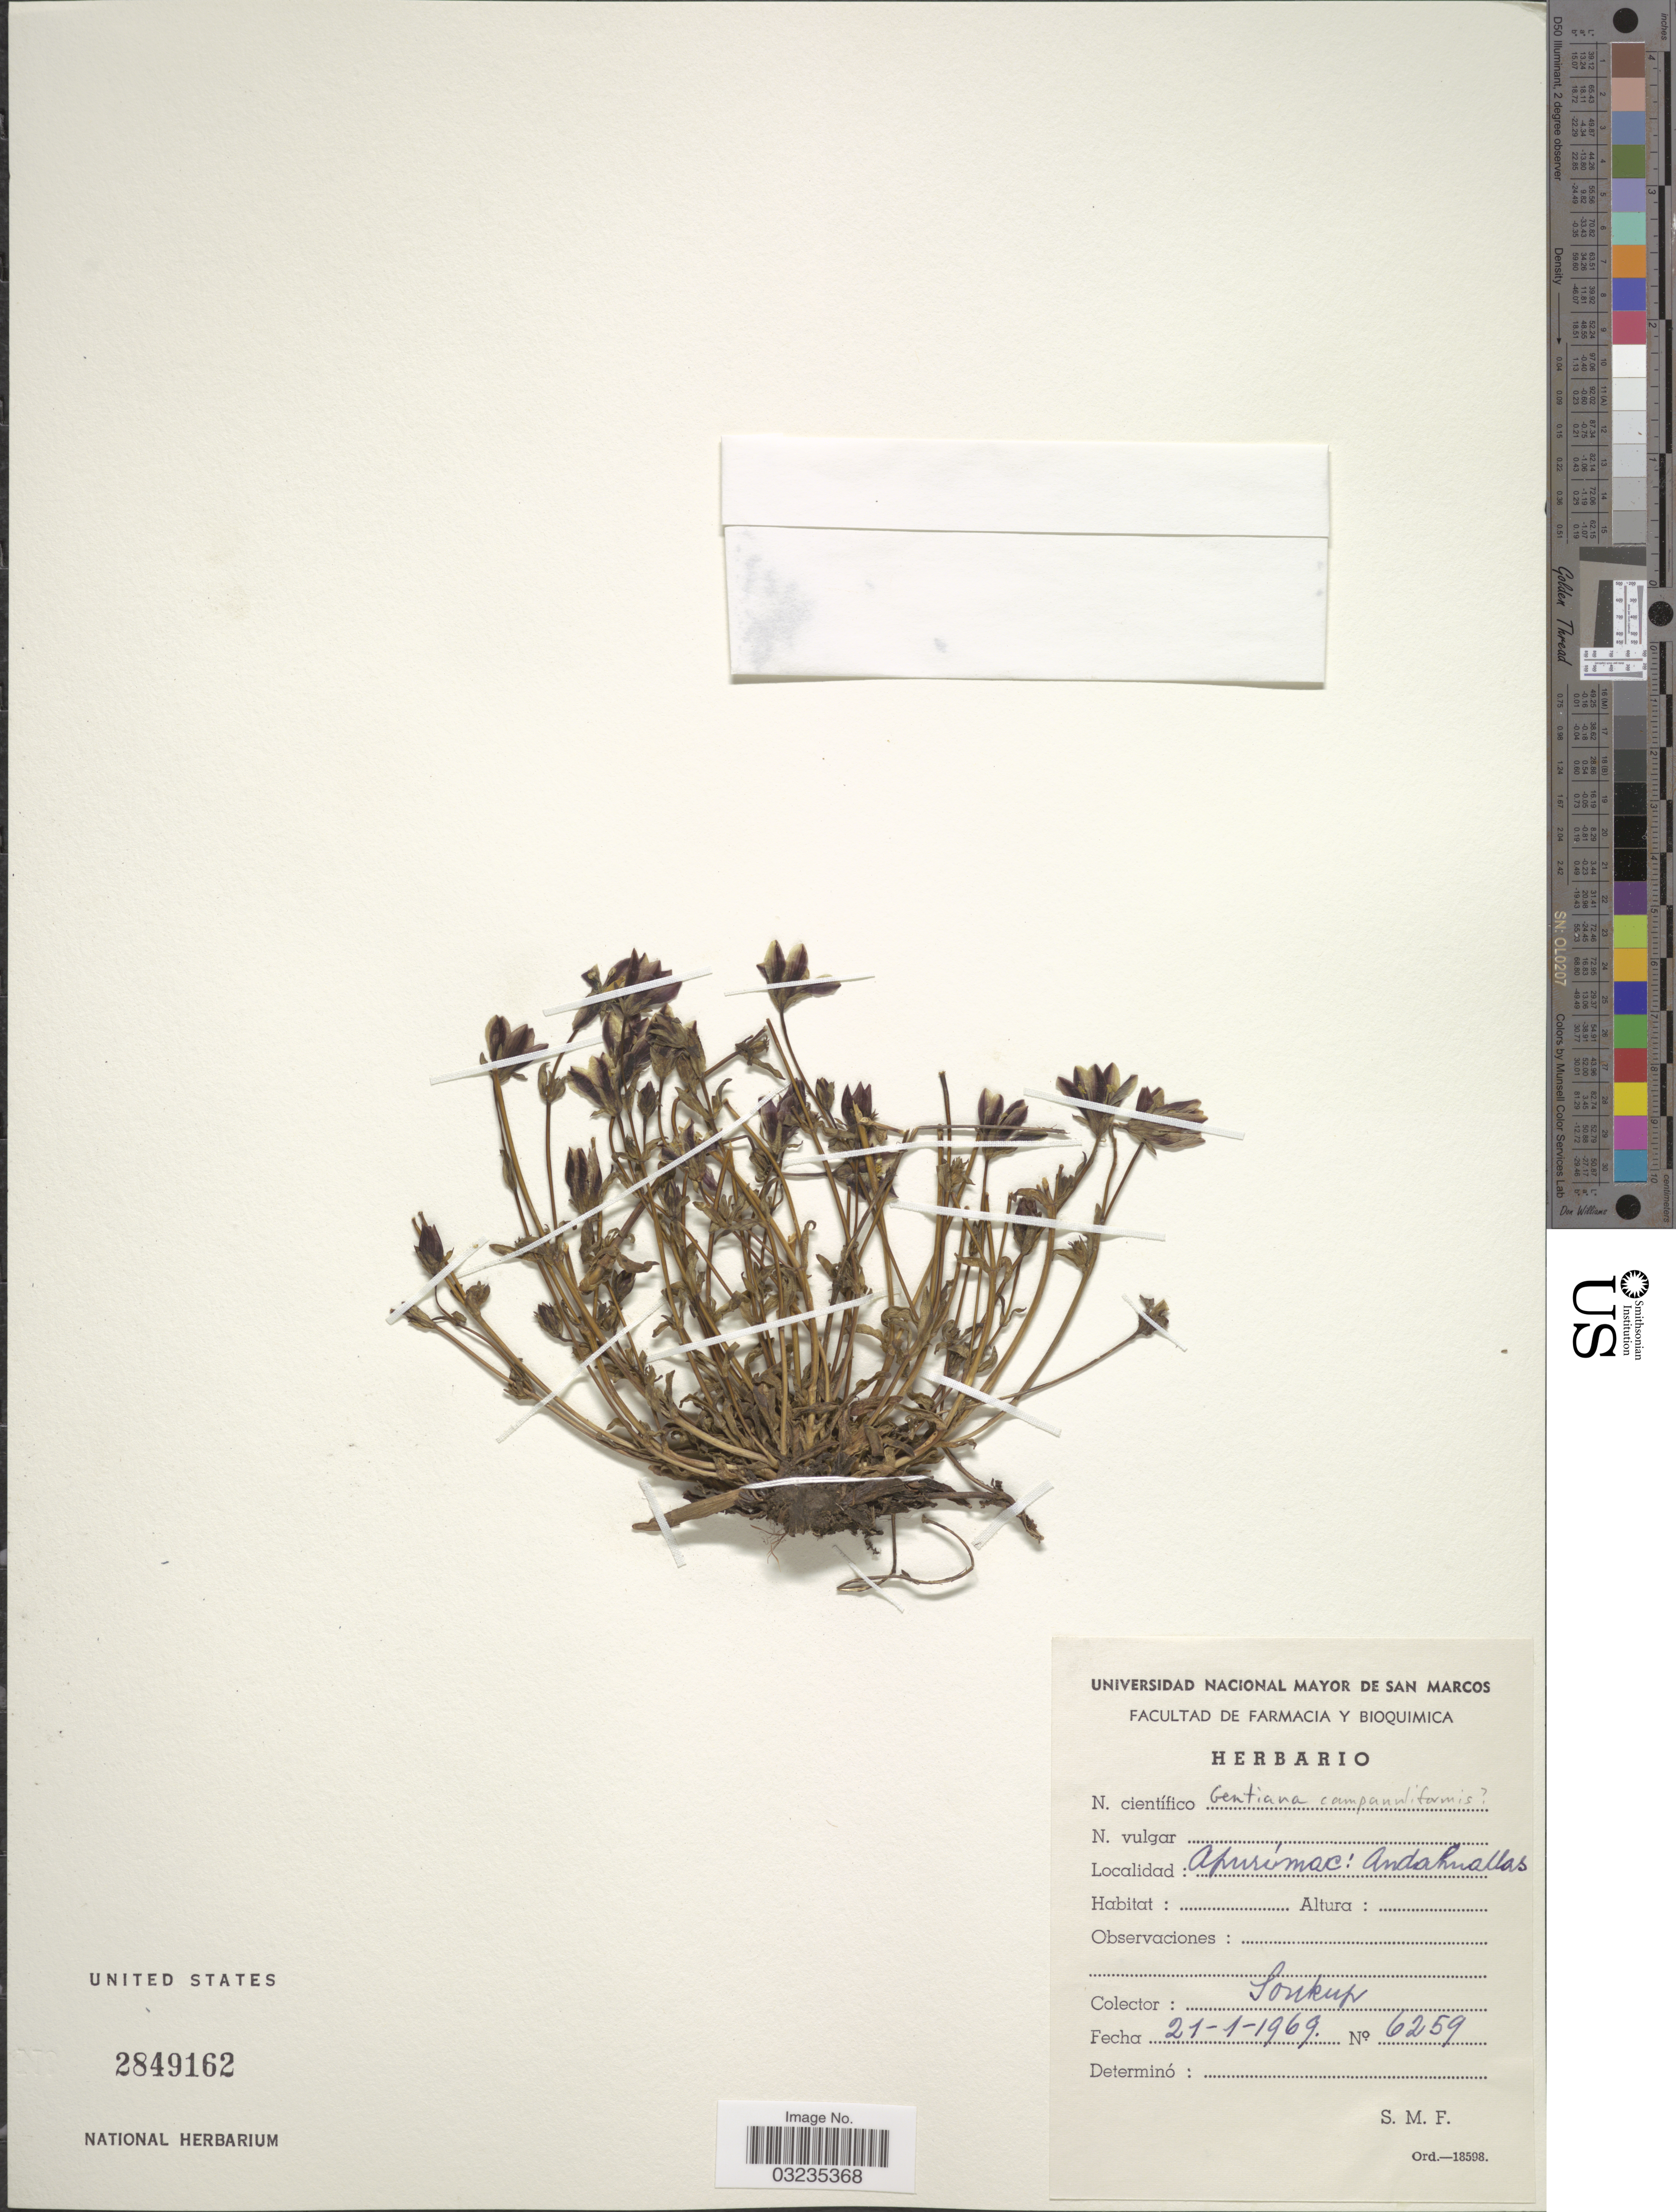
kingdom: Plantae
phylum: Tracheophyta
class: Magnoliopsida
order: Gentianales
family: Gentianaceae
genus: Gentiana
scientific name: Gentiana campanuliformis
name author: Reimers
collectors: -- Soukup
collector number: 6259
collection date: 1969-01-21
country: Peru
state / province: Apurímac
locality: Andahuallas.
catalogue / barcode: US 2849162